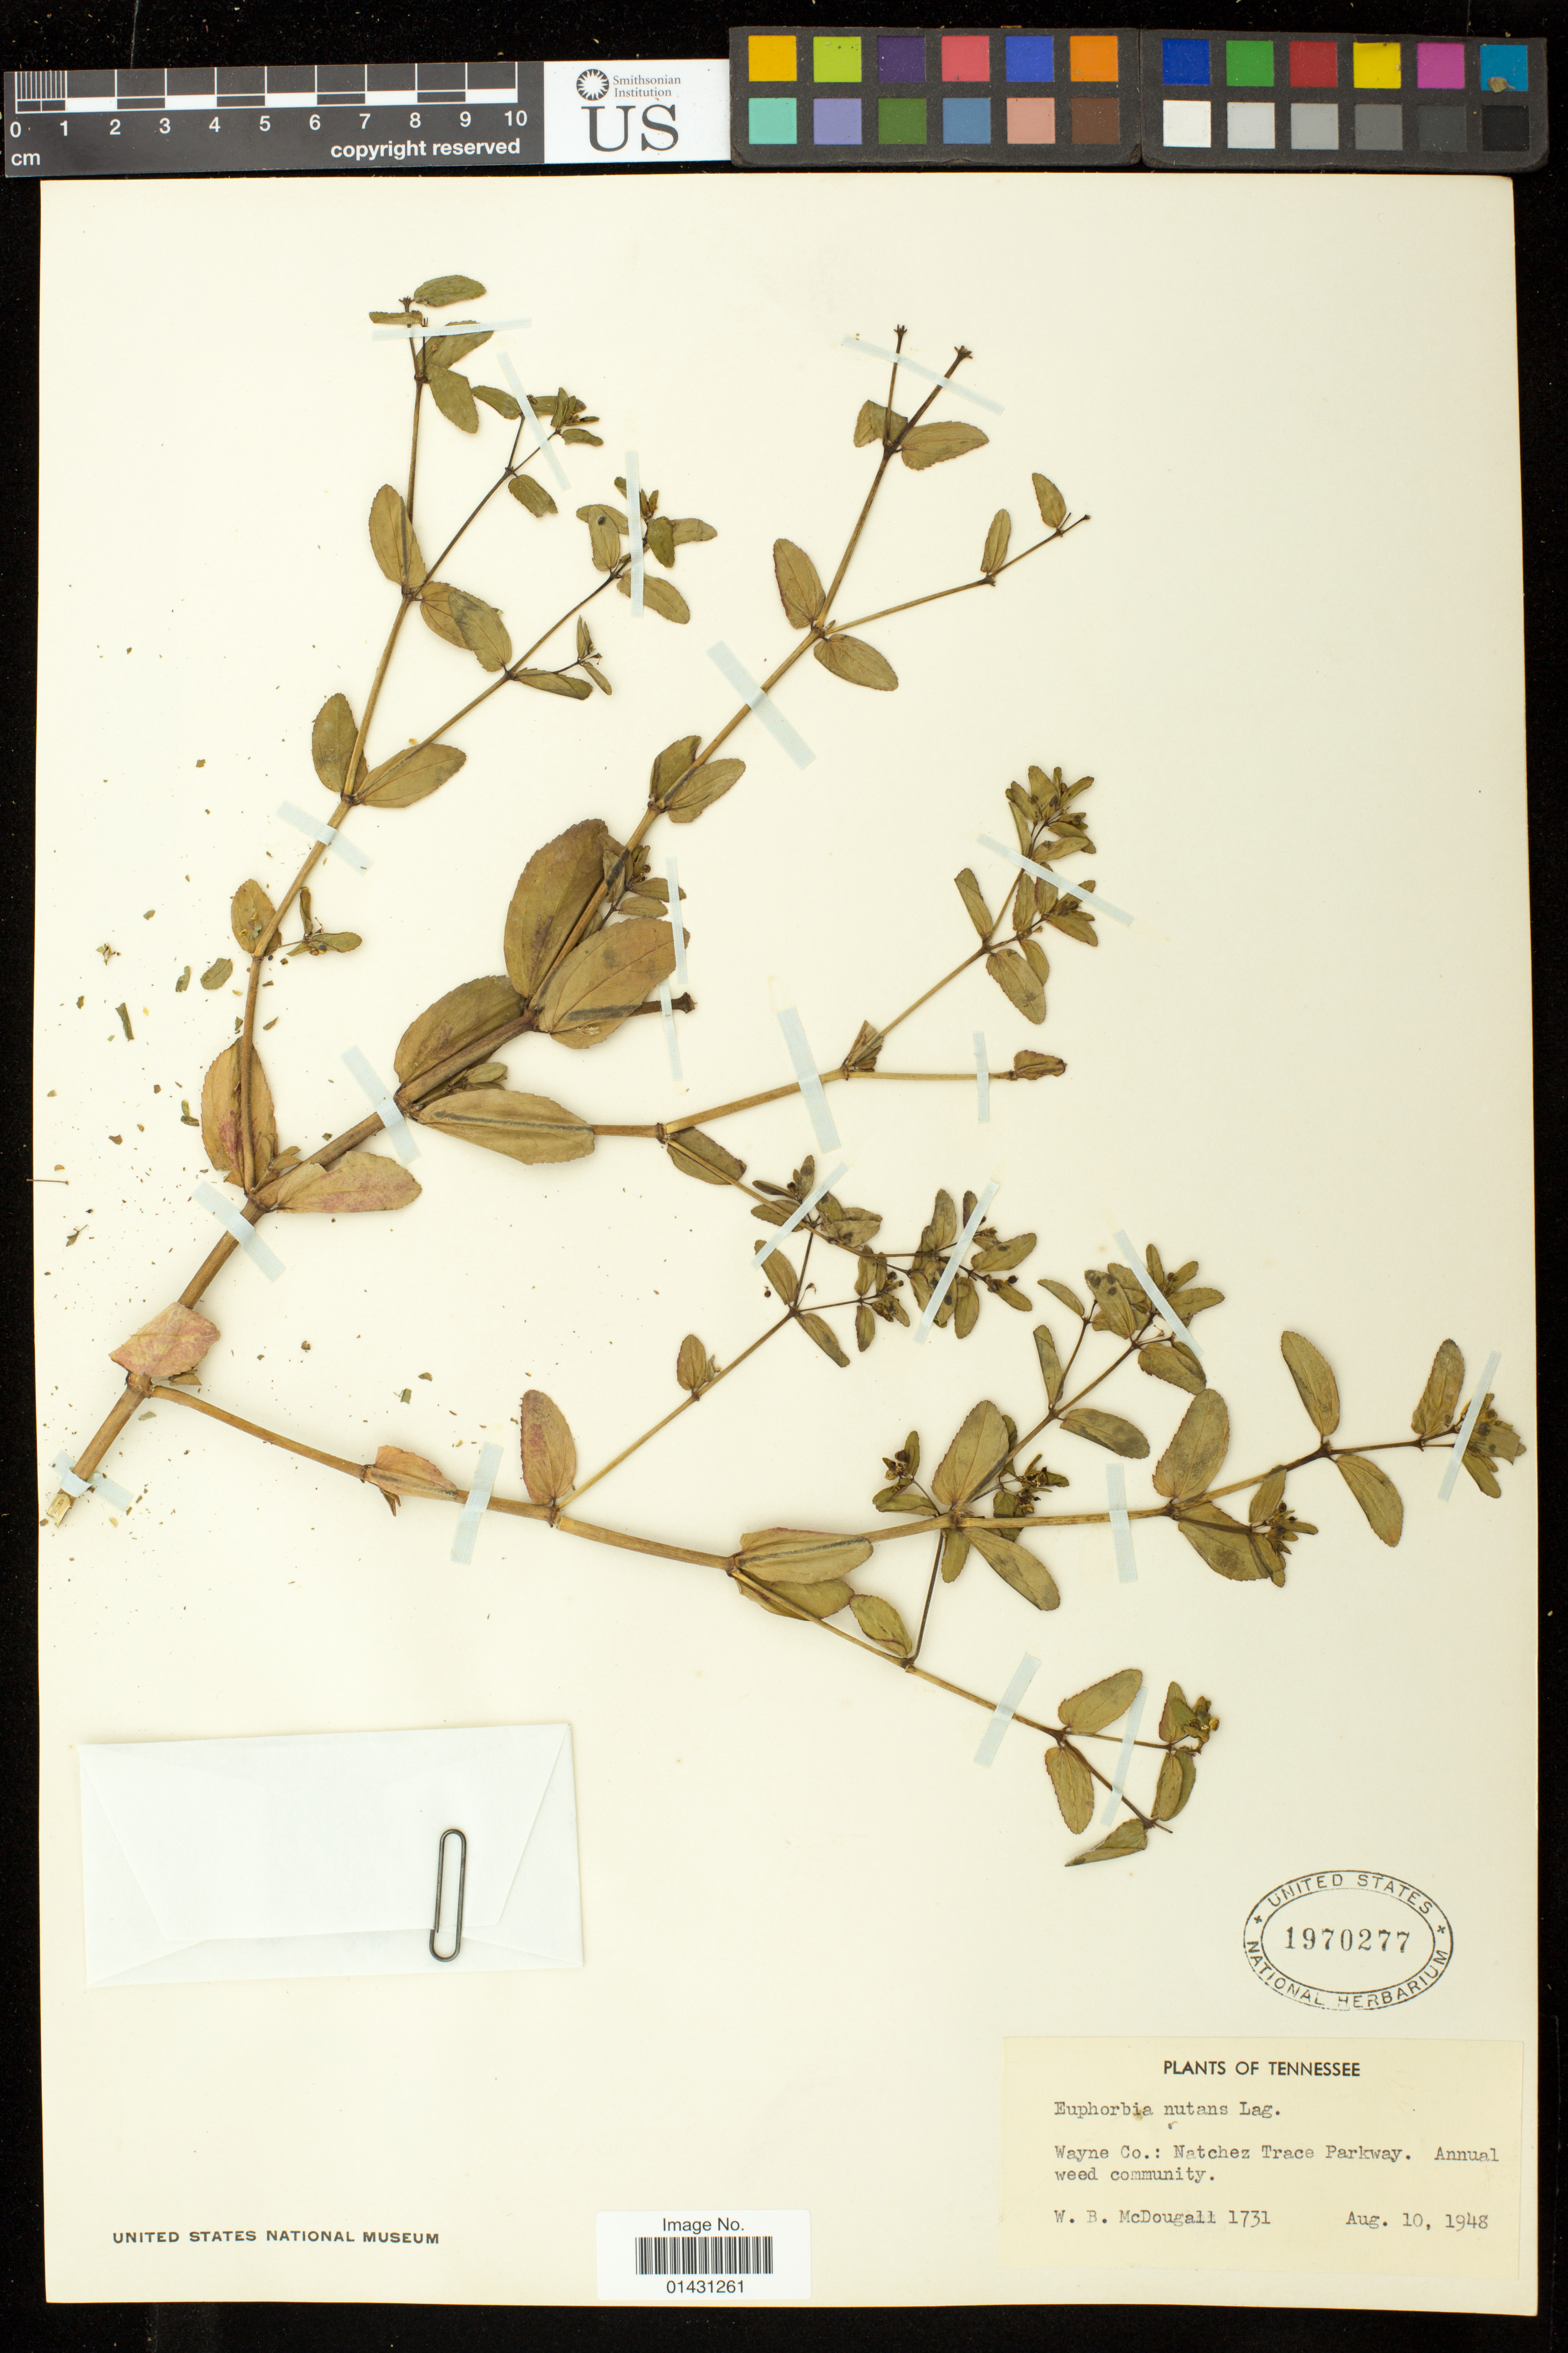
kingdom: Plantae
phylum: Tracheophyta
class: Magnoliopsida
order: Malpighiales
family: Euphorbiaceae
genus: Euphorbia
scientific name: Euphorbia maculata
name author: L.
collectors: W. McDougall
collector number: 1731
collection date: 1948-08-10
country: United States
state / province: Tennessee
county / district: Wayne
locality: Natchez Trace Parkway.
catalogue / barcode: US 1970277